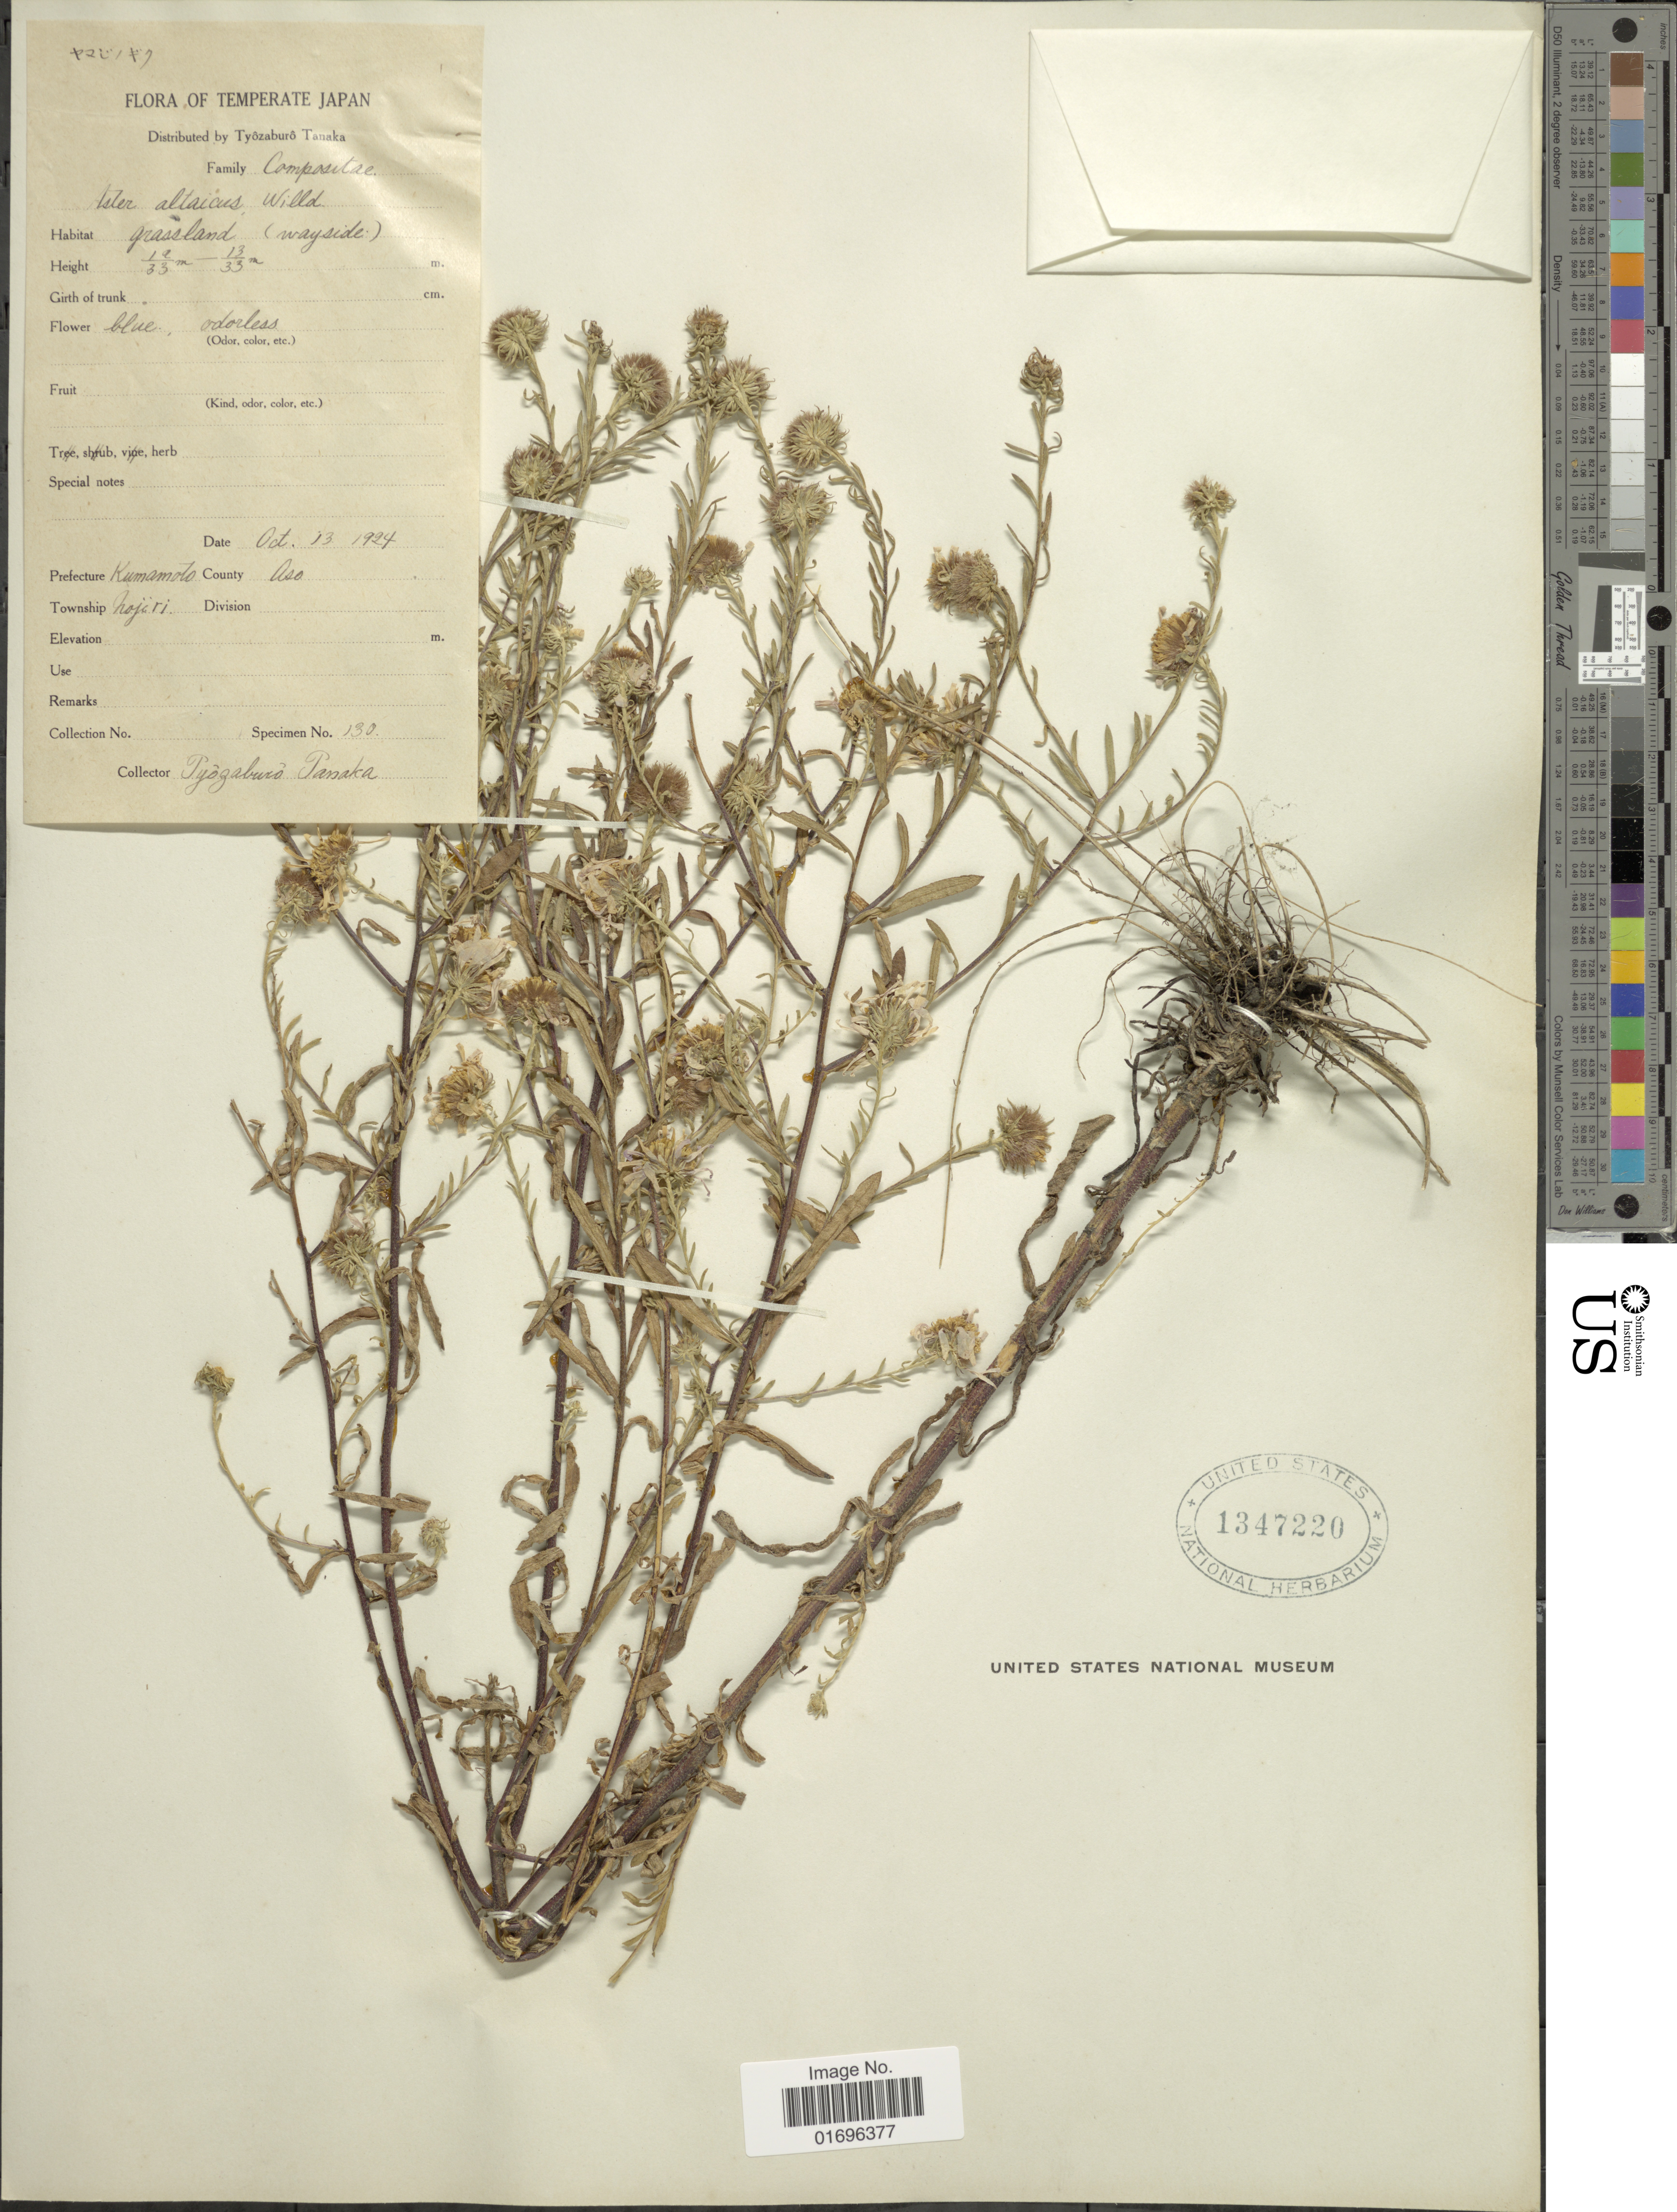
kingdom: Plantae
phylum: Tracheophyta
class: Magnoliopsida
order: Asterales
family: Asteraceae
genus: Aster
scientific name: Aster altaicus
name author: Willd.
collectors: T. Tanaka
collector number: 130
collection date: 1924-10-13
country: Japan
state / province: Kumamoto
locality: Prefecture Kumamoto. County Aso. Township Nojiri.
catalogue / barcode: US 1347220